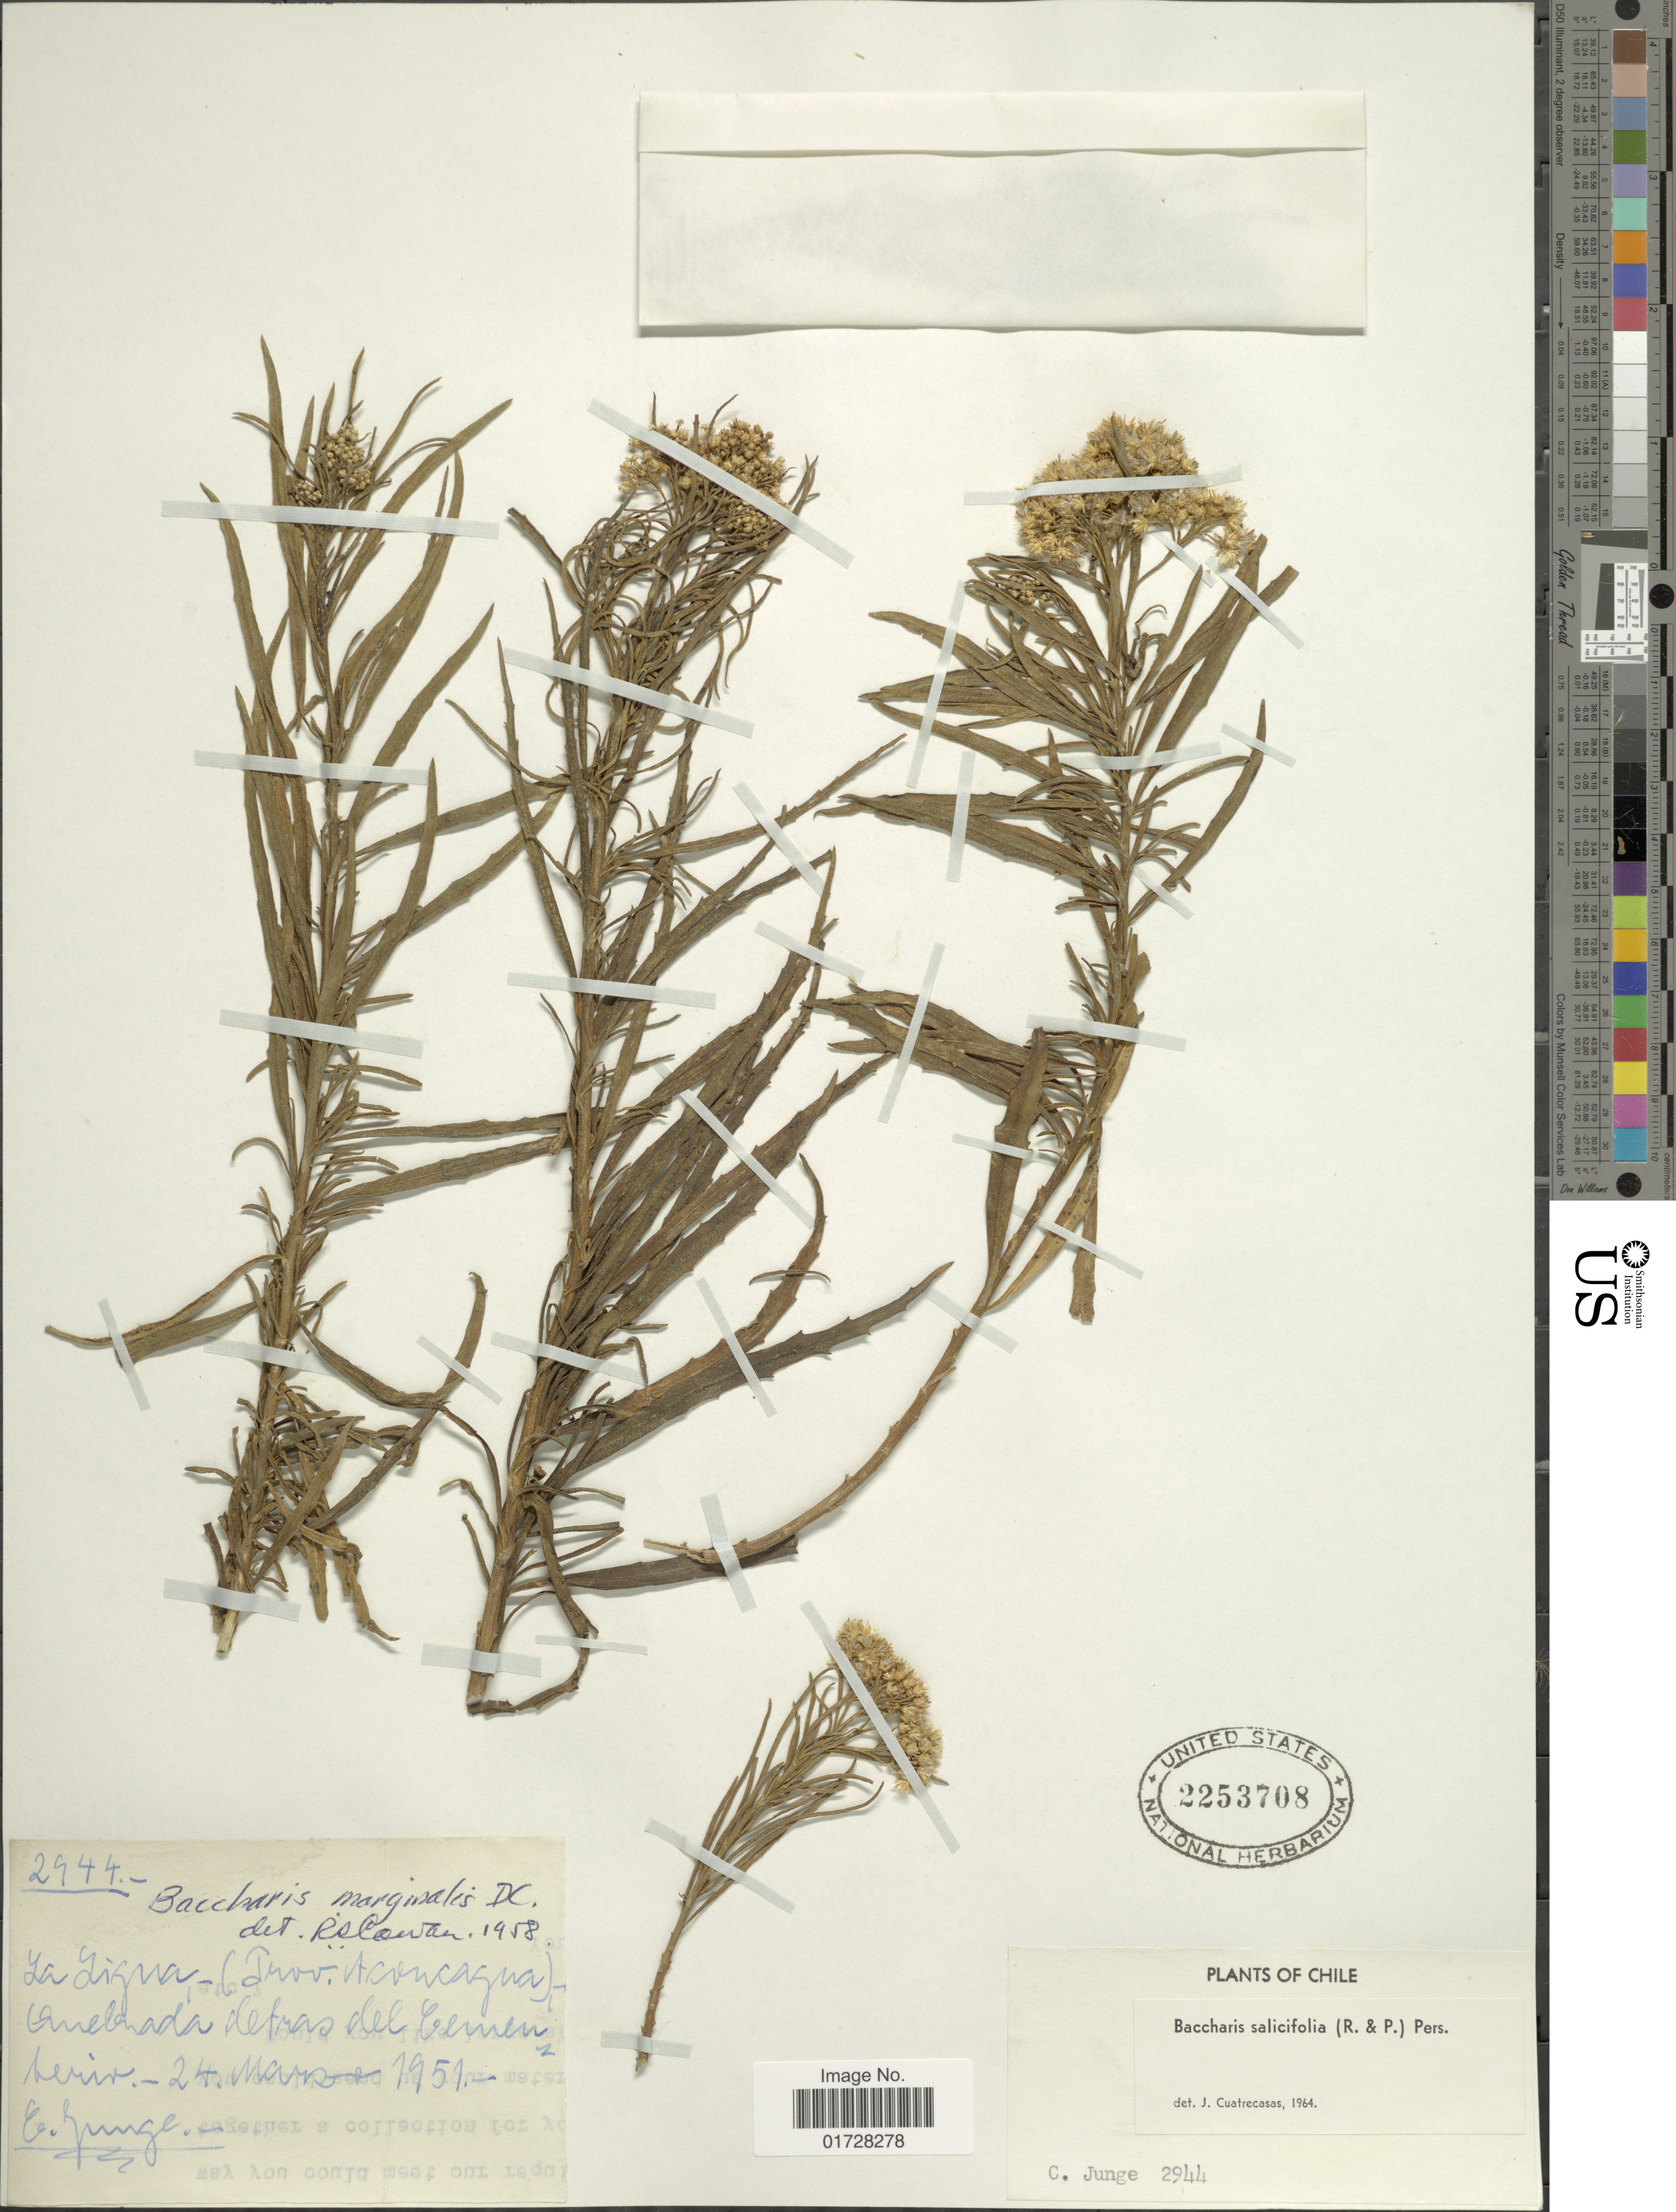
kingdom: Plantae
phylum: Tracheophyta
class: Magnoliopsida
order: Asterales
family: Asteraceae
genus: Baccharis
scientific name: Baccharis salicifolia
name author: (Ruiz & Pav.) Pers.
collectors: C. Junge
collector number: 2944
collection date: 1951-03-24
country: Chile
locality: La Ligua, (Prov. Aconcagua), Quebrada detras del cementerio.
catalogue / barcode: US 2253708